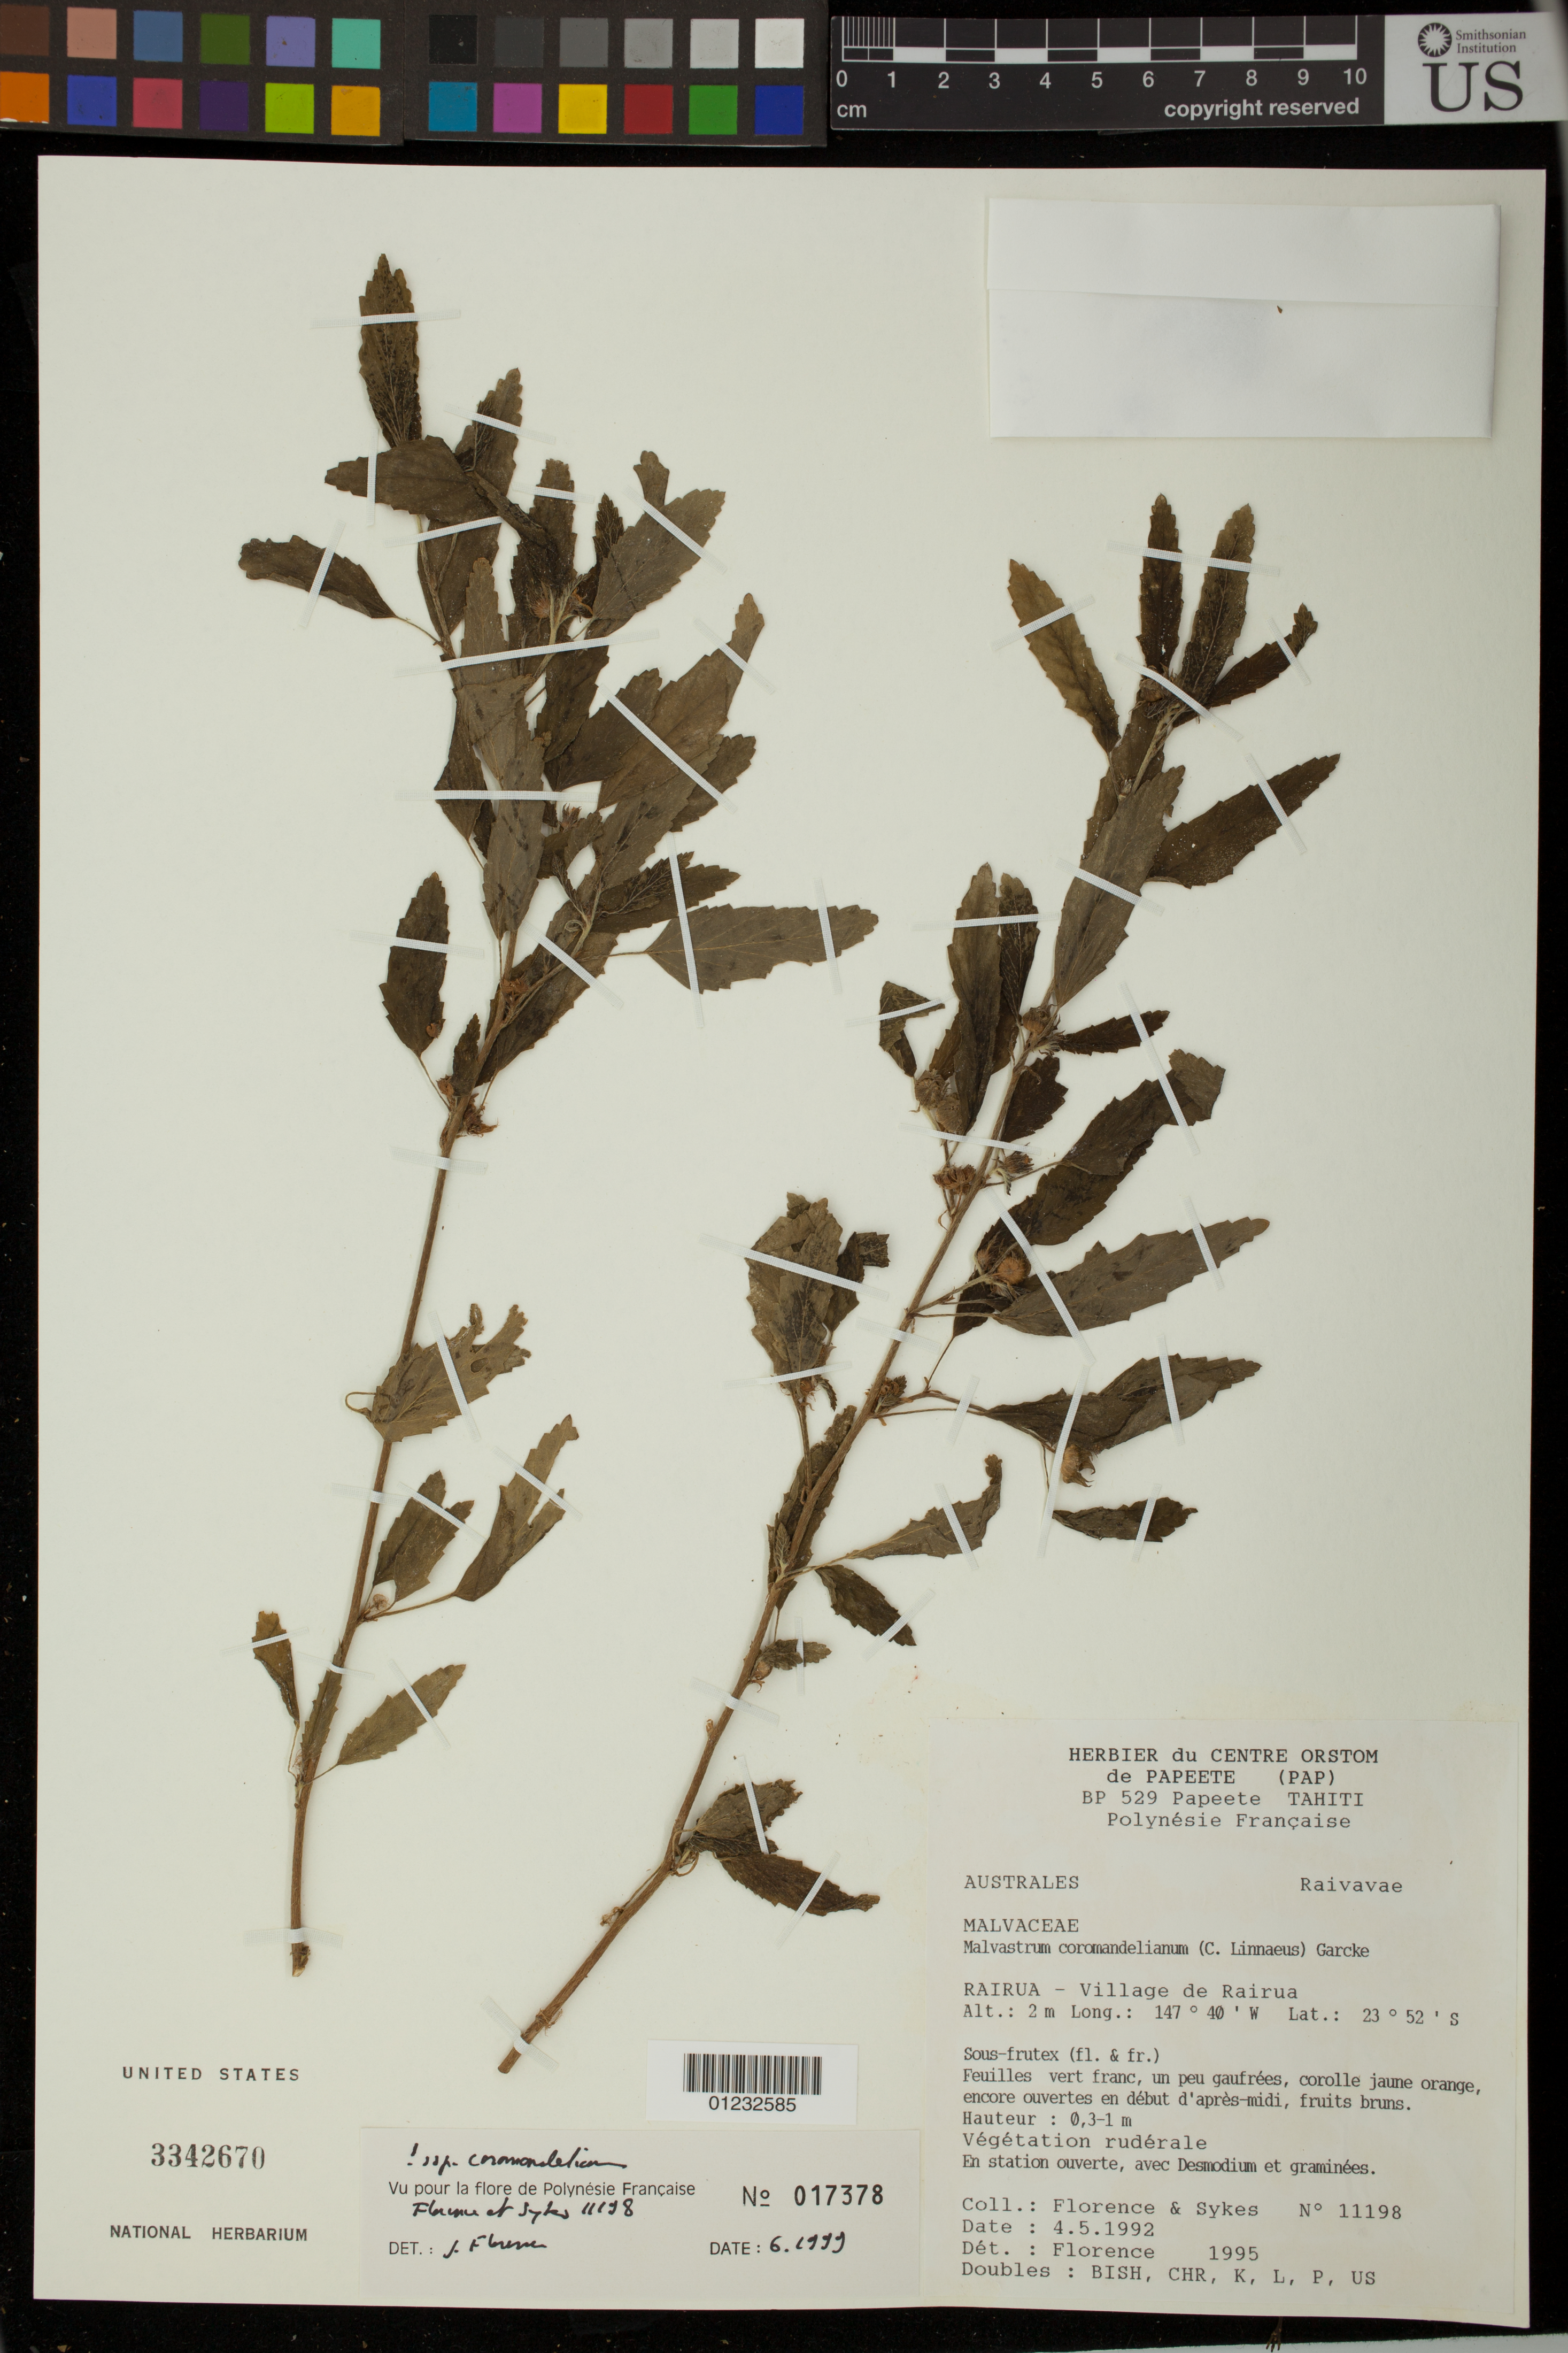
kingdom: Plantae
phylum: Tracheophyta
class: Magnoliopsida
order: Malvales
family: Malvaceae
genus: Malvastrum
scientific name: Malvastrum coromandelianum subsp. coromandelianum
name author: (L.) Garcke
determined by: Florence, J.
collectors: J. Florence & Sykes, --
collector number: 11198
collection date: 1992-05-04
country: French Polynesia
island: Raivavae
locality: Village de Rairua.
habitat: Vègètation rudèrale, en station ouverte.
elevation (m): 2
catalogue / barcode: US 3342670